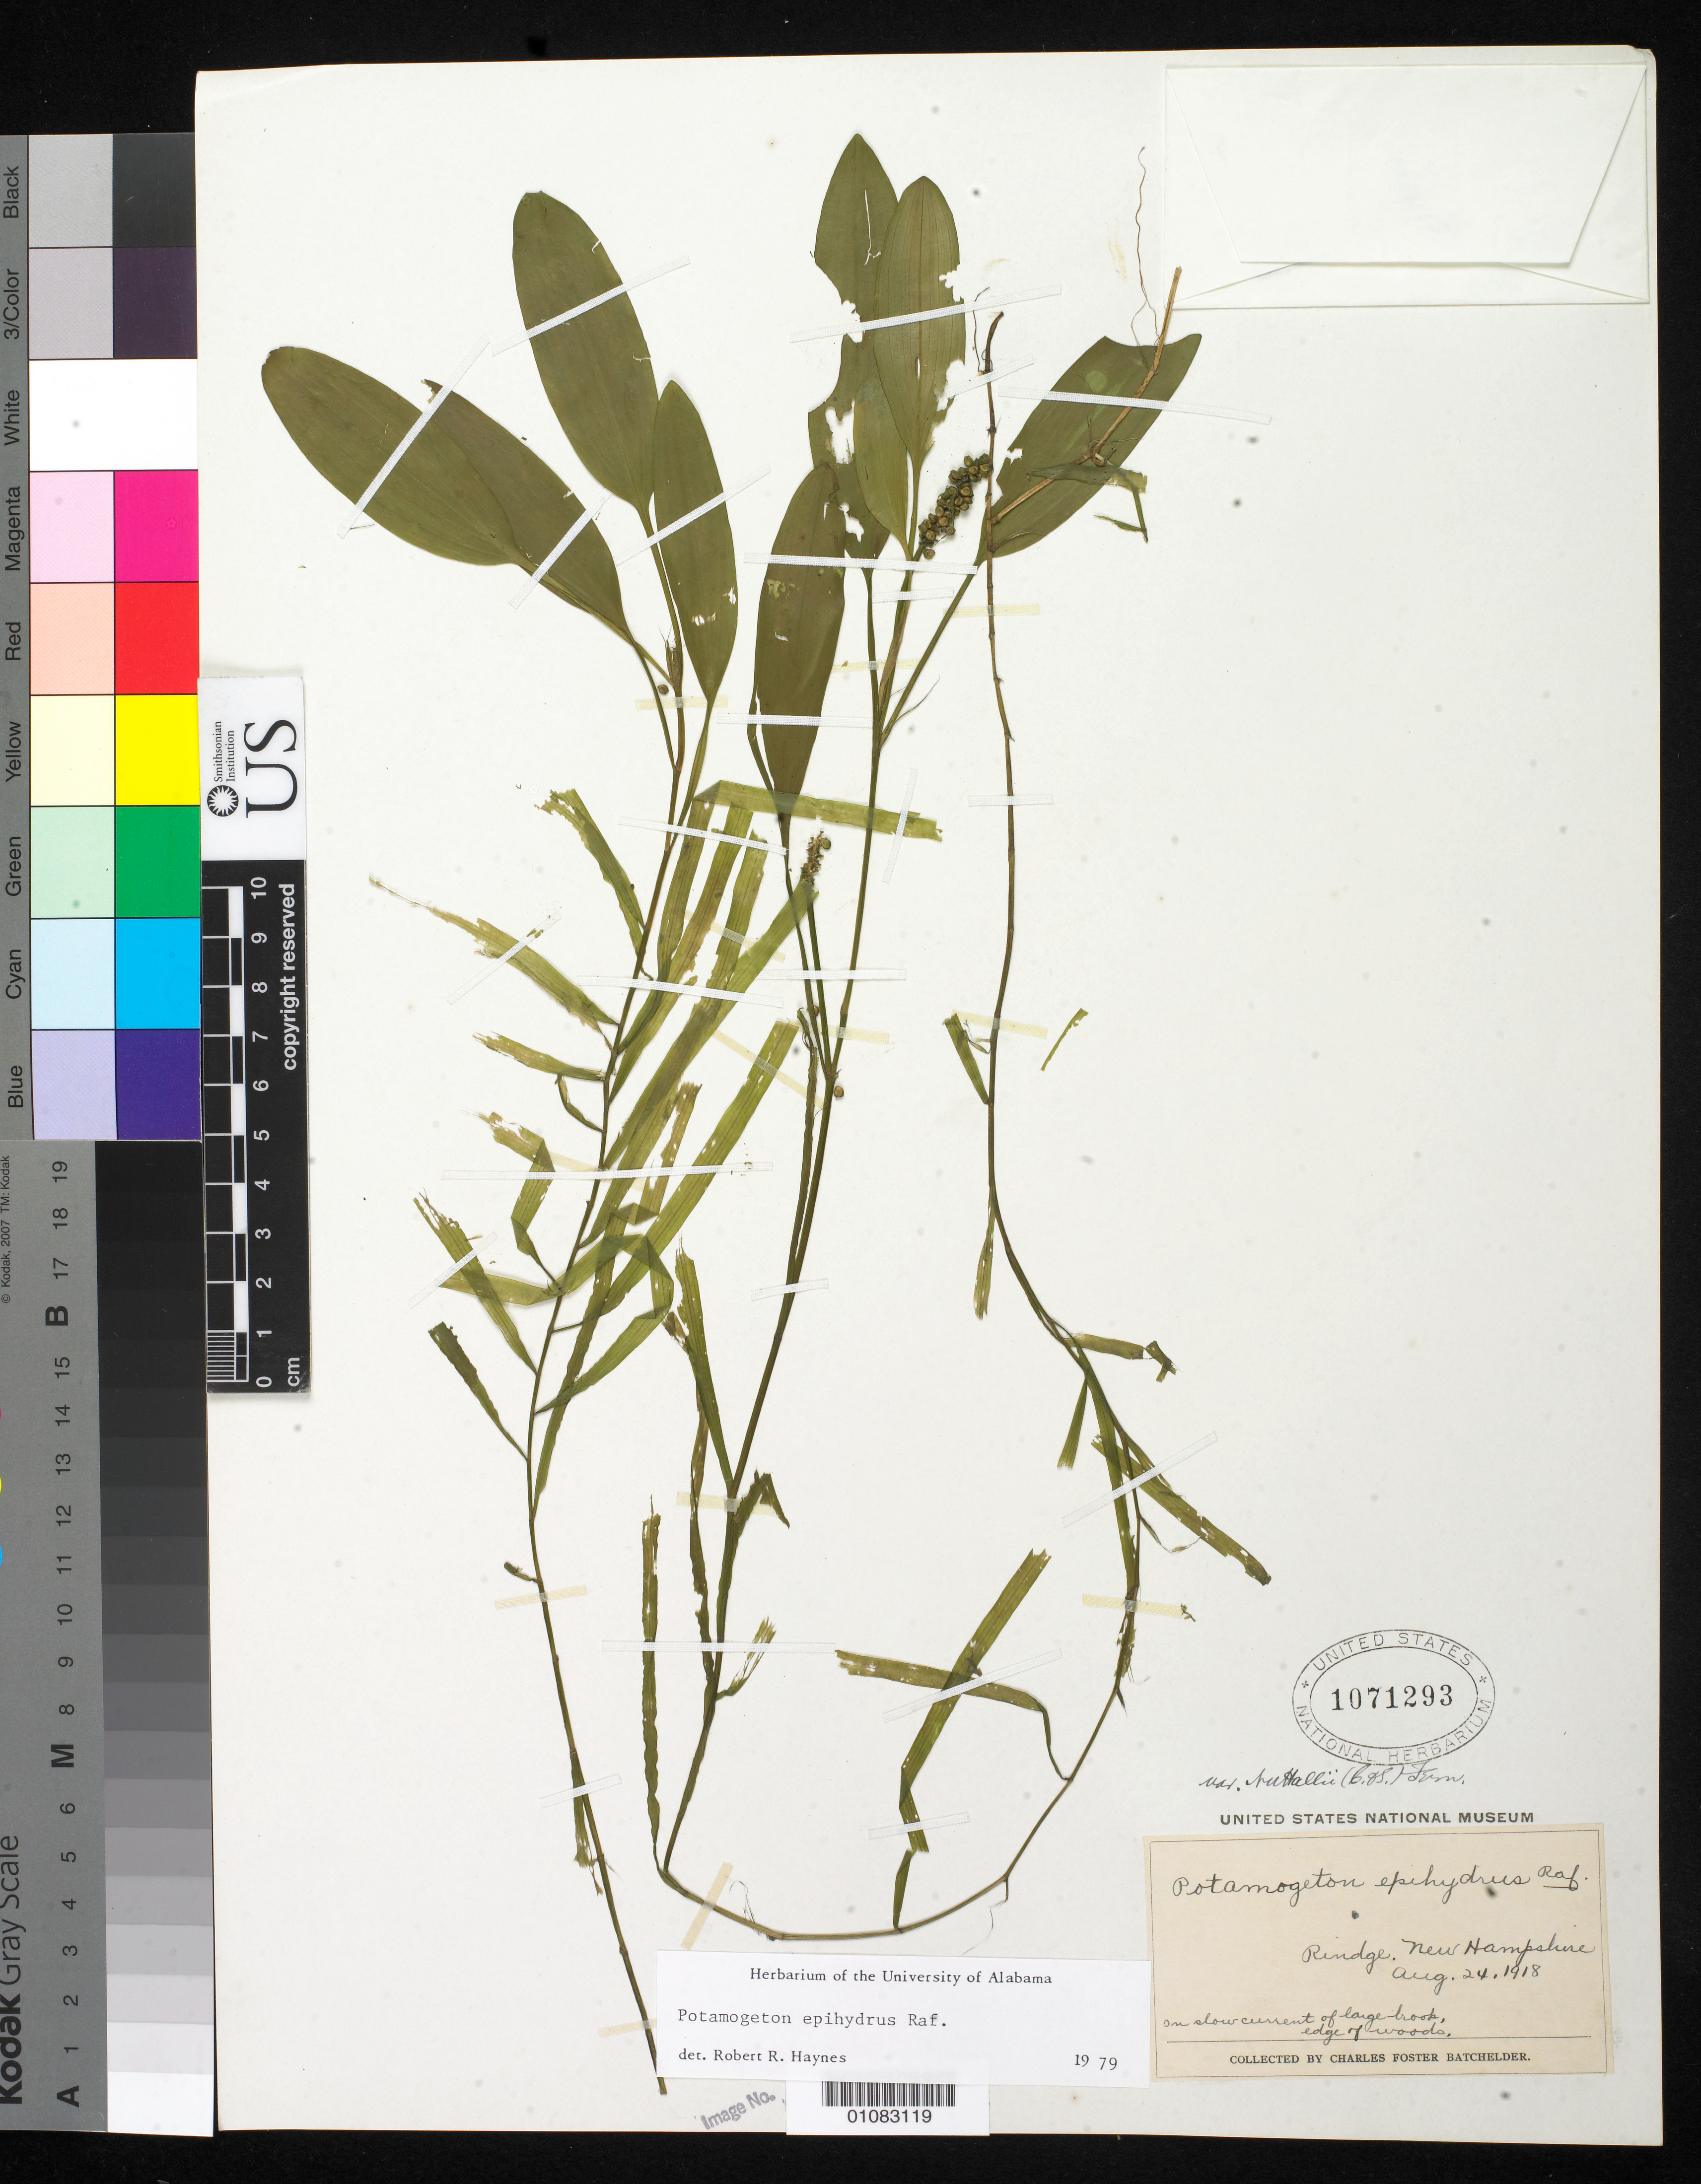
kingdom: Plantae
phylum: Tracheophyta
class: Liliopsida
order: Alismatales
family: Potamogetonaceae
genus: Potamogeton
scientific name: Potamogeton epihydrus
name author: Raf.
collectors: C. Batchelder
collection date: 1918-08-24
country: United States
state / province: New Hampshire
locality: Rindge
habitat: On slow current of large brook, edge of woods.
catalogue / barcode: US 1071293